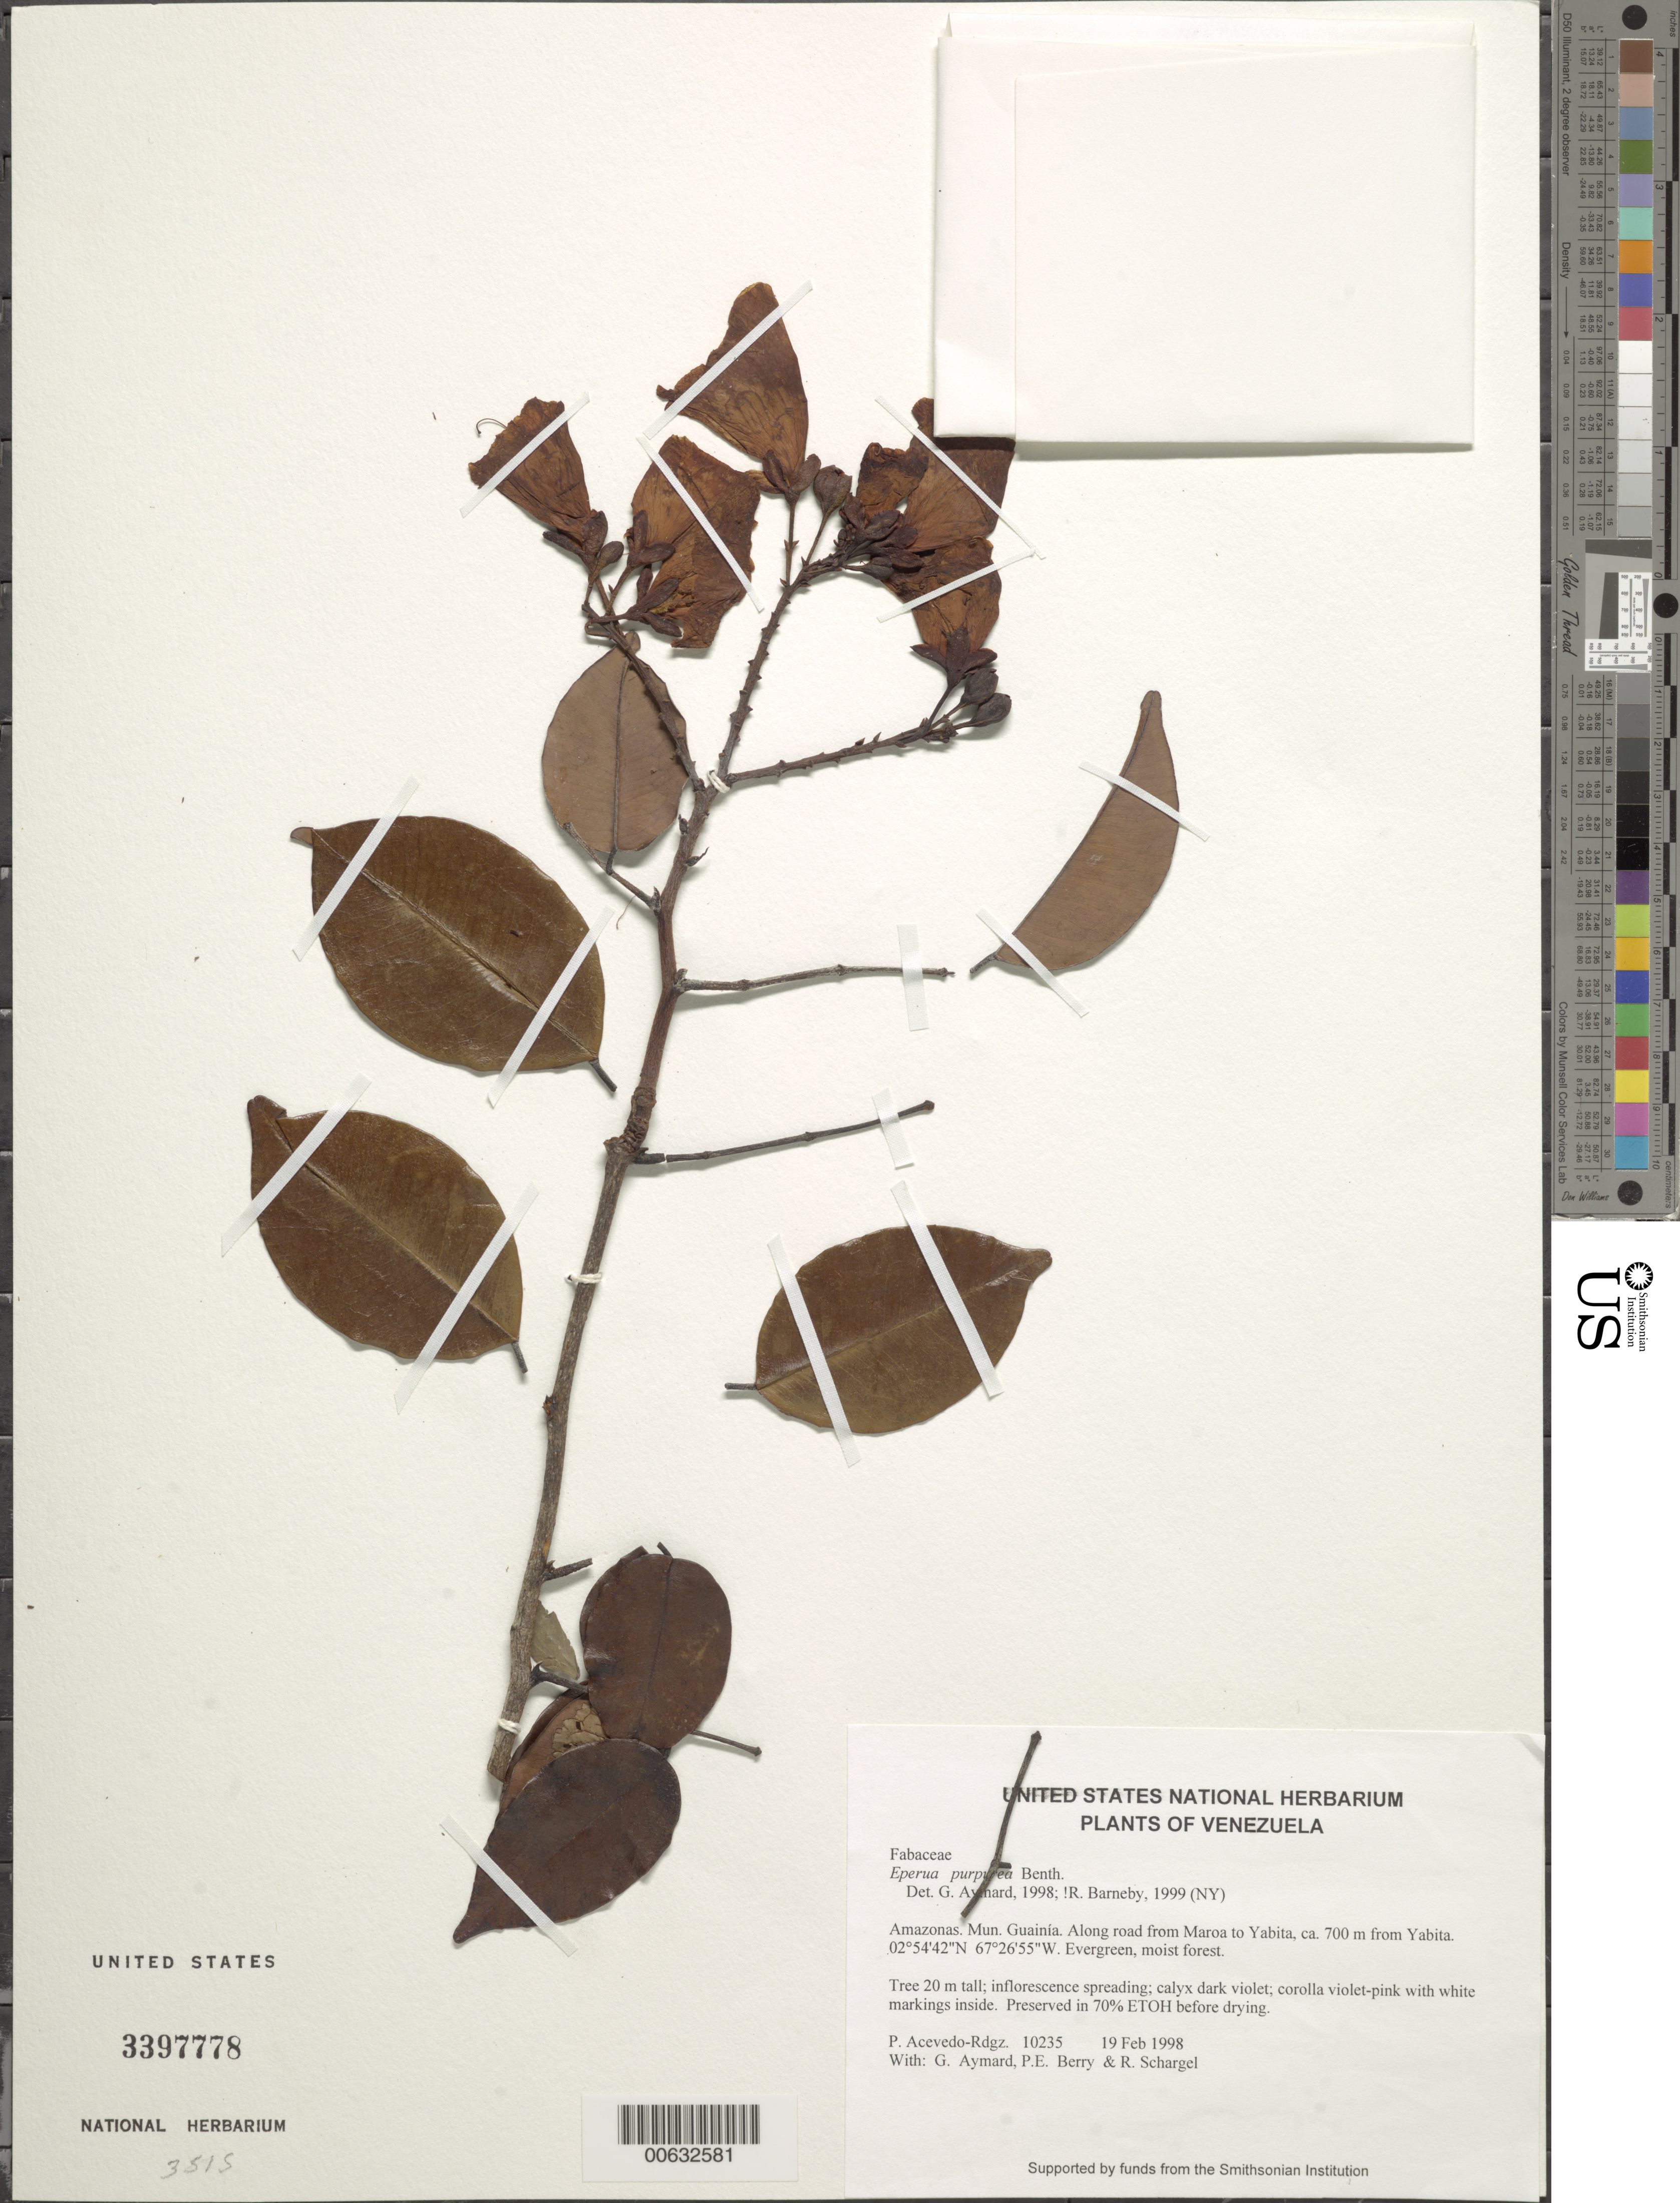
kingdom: Plantae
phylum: Tracheophyta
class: Magnoliopsida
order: Fabales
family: Fabaceae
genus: Eperua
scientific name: Eperua purpurea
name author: Benth.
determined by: Aymard C., G. A., (PORT), Univ. Nac. Exp. de los Llanos Ezequiel Zamora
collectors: P. Acevedo-Rodr., G. A. Aymard, P. E. Berry & R. Schargel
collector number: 10235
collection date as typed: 19 Feb 1998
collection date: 1998-02-19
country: Venezuela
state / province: Amazonas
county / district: Maroa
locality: Along road from Maroa to Yabita, ca. 700 m from Yabita.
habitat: Evergreen, moist forest.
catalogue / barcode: US 3397778